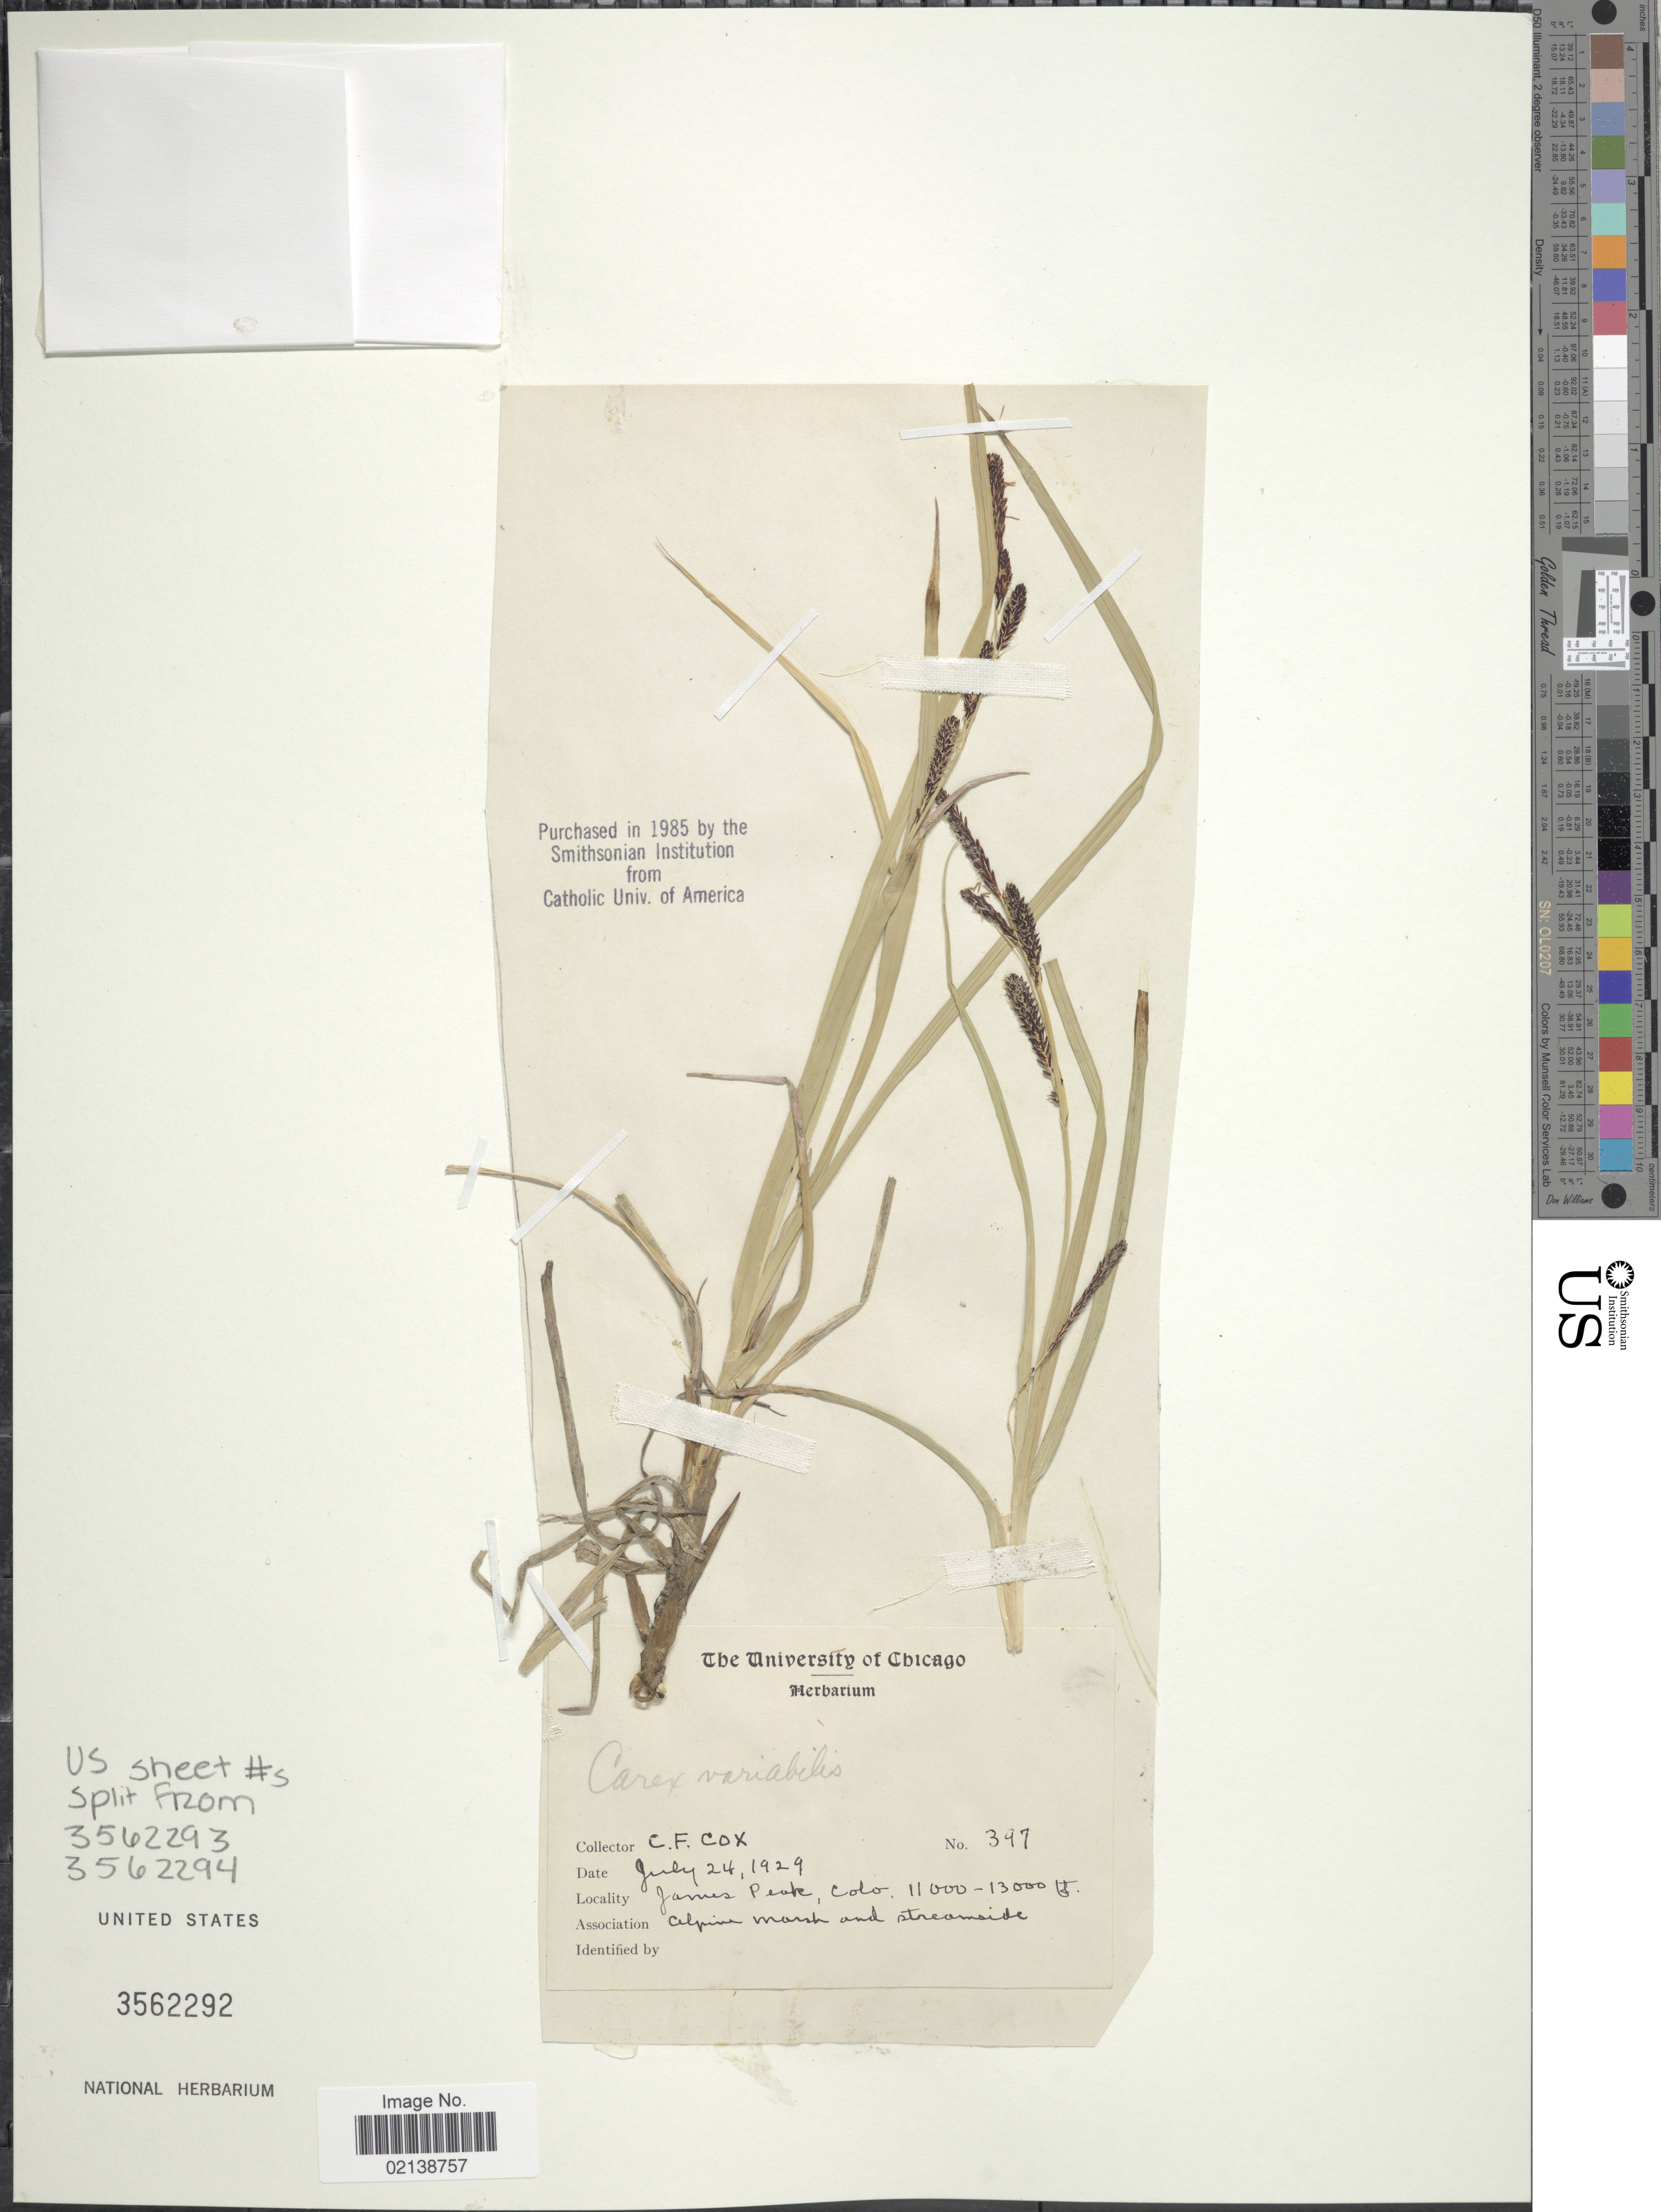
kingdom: Plantae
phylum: Tracheophyta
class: Liliopsida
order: Poales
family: Cyperaceae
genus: Carex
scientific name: Carex aquatilis var. aquatilis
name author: Wahlenb.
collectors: C. Cox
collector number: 397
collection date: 1929-07-24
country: United States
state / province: Colorado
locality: James Peak, Colo.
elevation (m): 3353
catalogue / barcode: US 3562292